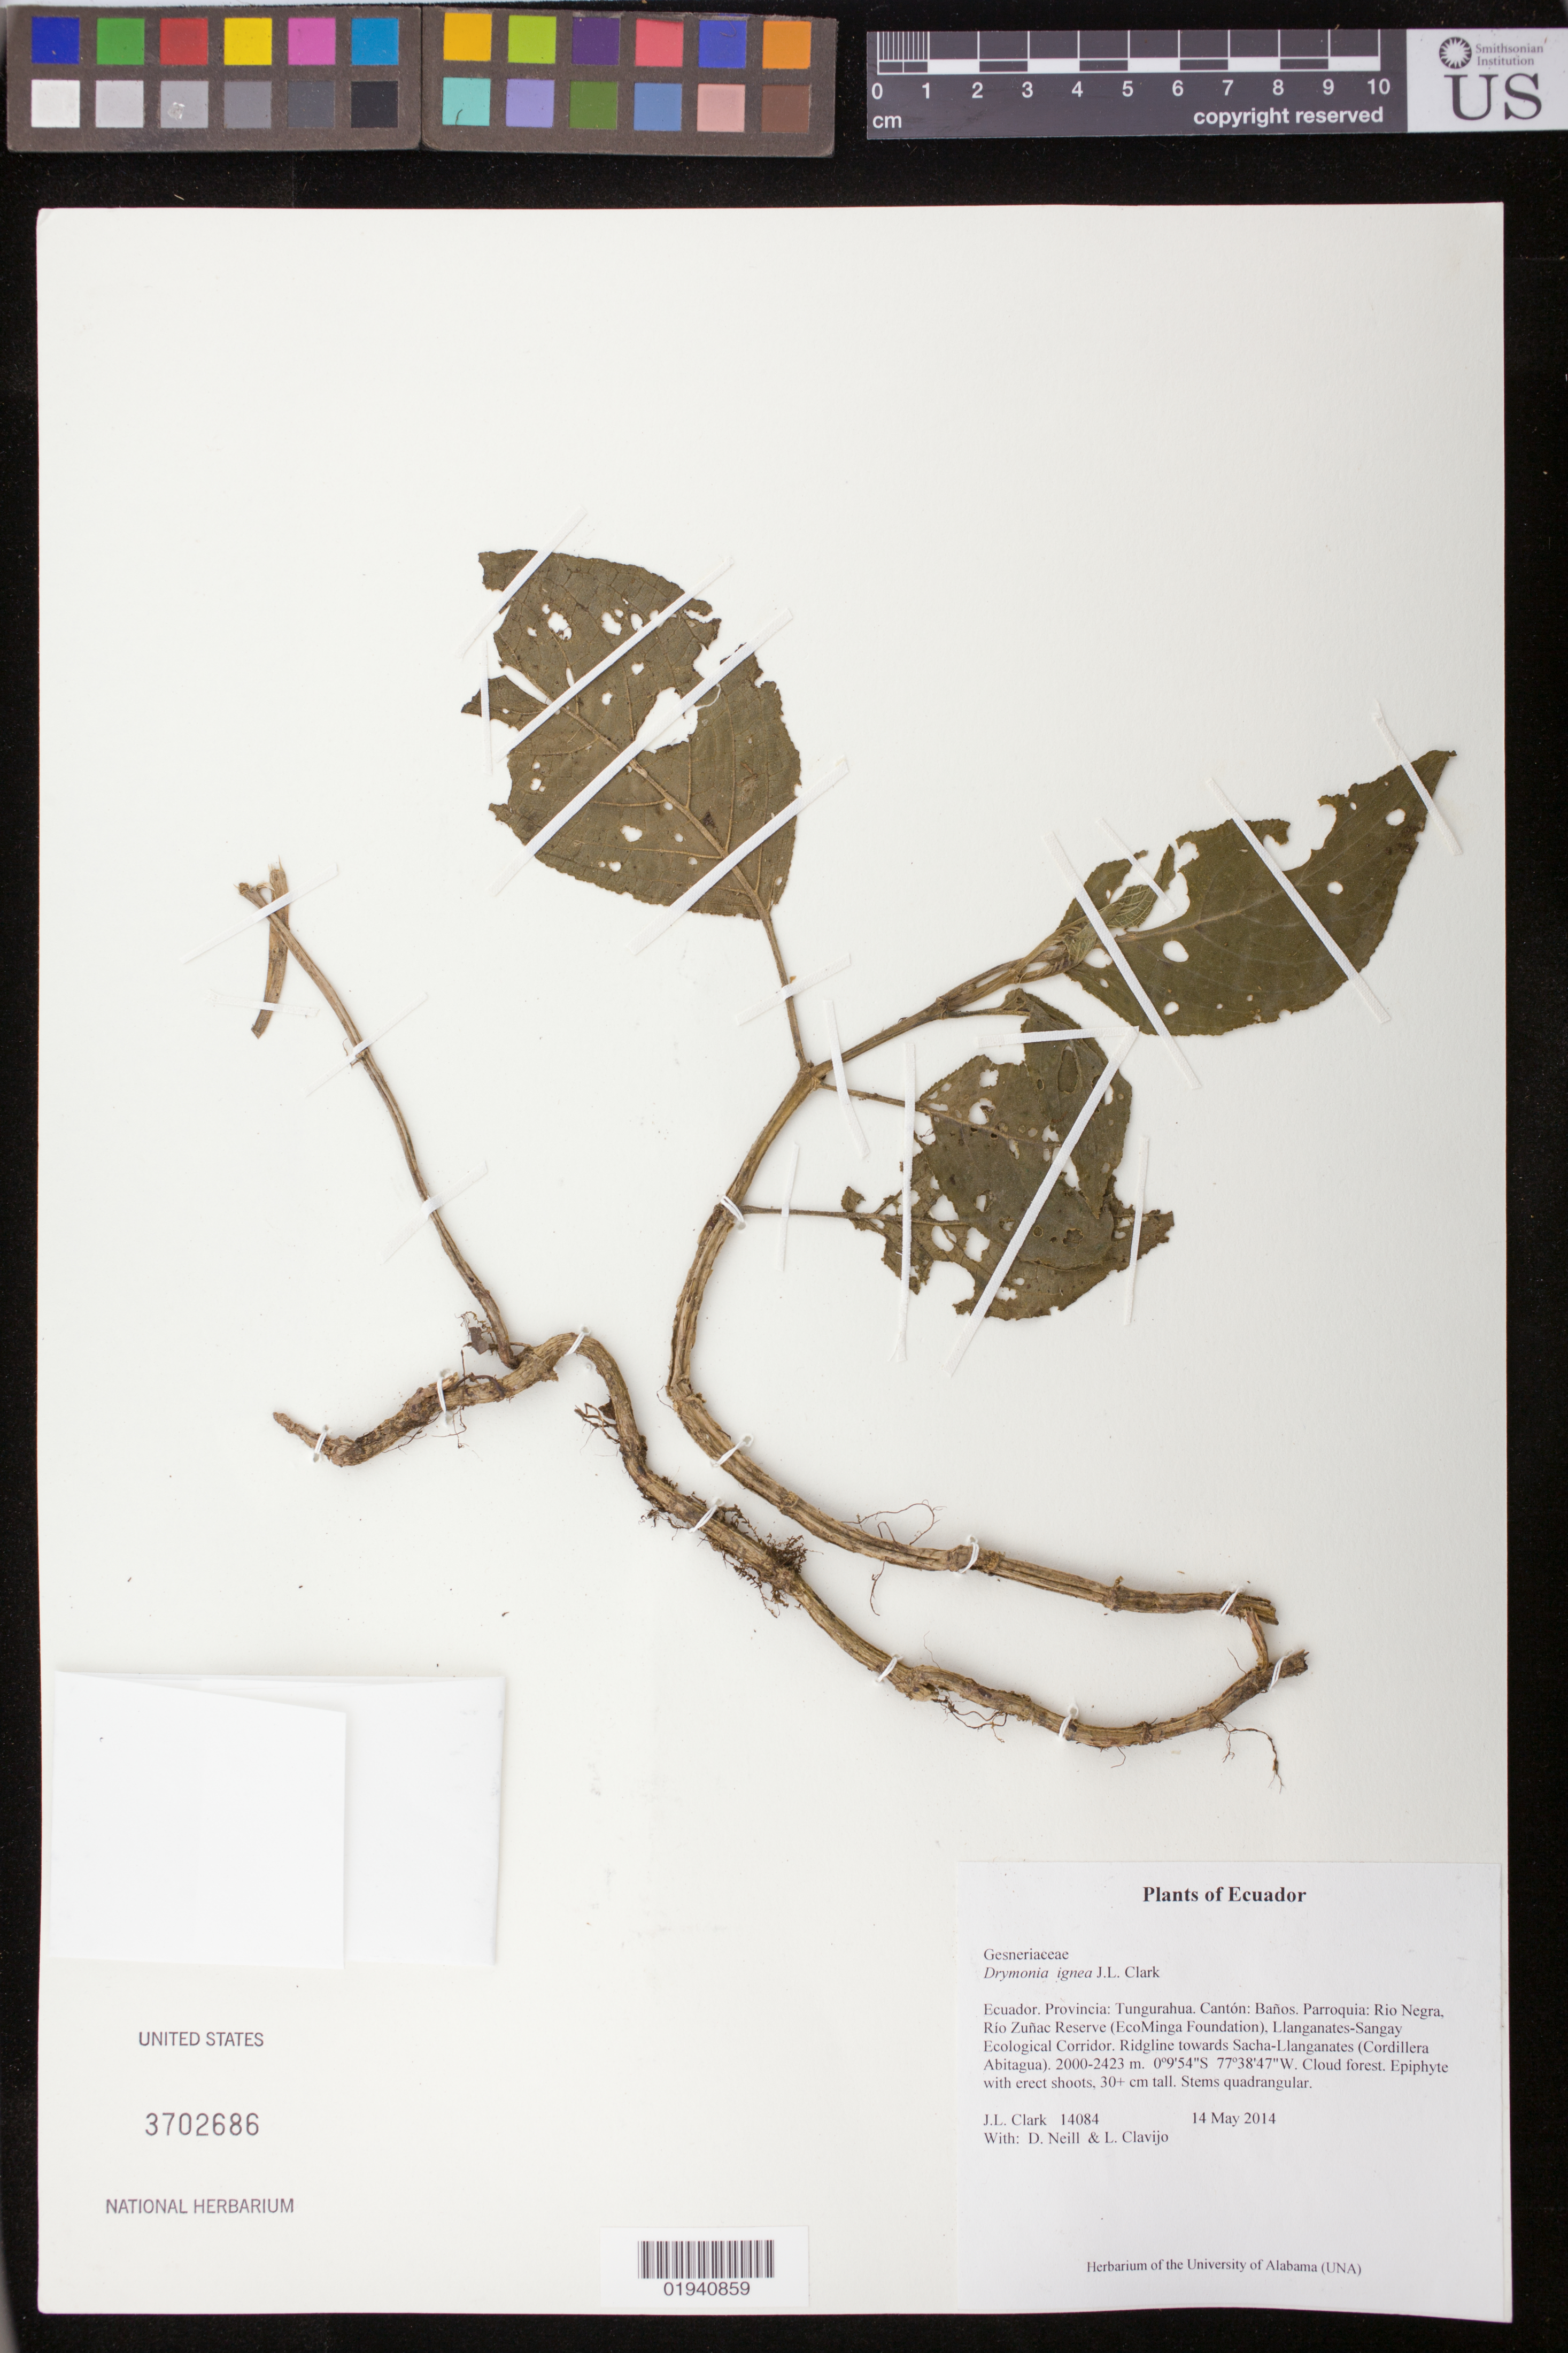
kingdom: Plantae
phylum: Tracheophyta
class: Magnoliopsida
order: Lamiales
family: Gesneriaceae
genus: Drymonia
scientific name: Drymonia ignea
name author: J.L. Clark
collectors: J. L. Clark, D. Neill & L. Clavijo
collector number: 14084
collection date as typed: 14 May 2014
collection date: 2014-05-14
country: Ecuador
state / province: Tungurahua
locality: Canton: Banos. Parroquia: Rio Negra, Rio Zunac Reserve (EcoMinga Foundation), Llanganates-Sangay Ecological Corridor. Ridgline towards Sacha-Llanganates (Cordillera Abitagu)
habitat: Cloud forest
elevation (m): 2000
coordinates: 0 09 54 S, 77 38 47 W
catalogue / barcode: US 3702686